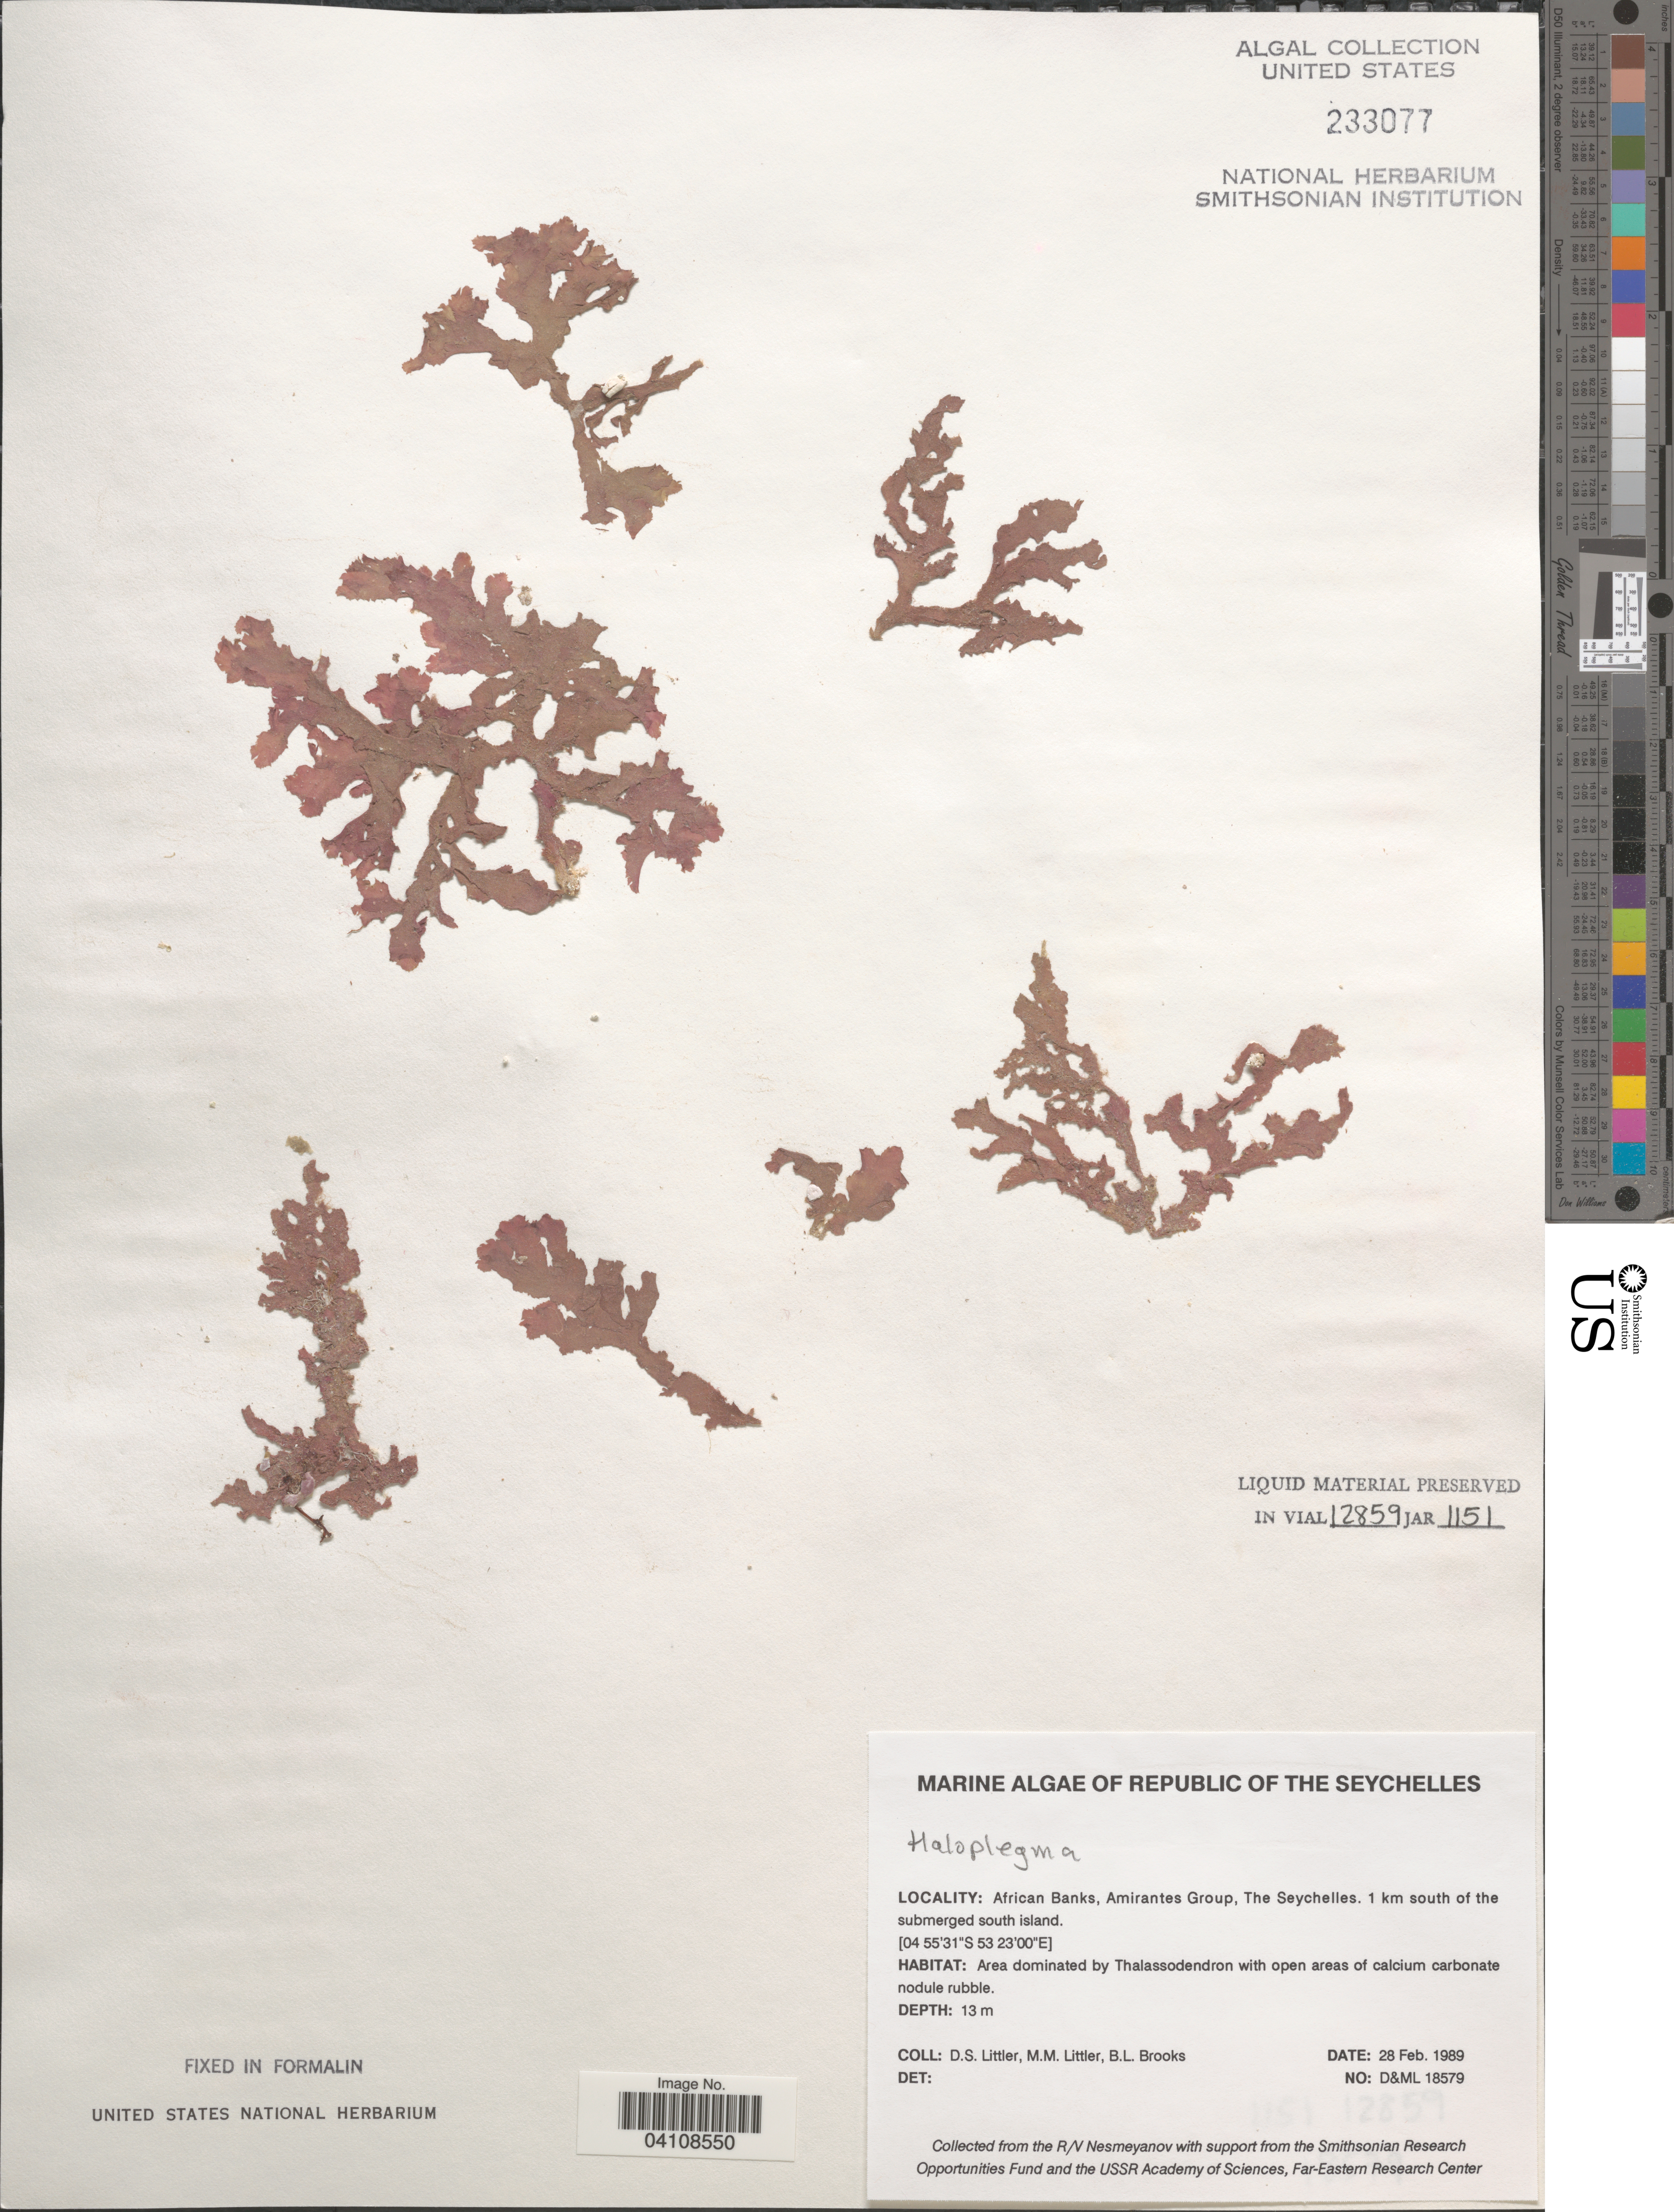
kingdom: Plantae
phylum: Rhodophyta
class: Florideophyceae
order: Ceramiales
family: Wrangeliaceae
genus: Haloplegma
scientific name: Haloplegma sp.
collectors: D. S. Littler & B. Brooks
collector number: D&ML18579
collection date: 1989-02-28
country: Seychelles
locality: Republic of The Seychelles. African Banks, Amirantes Group. 1 km south of the submerged south island.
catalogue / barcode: US 233077